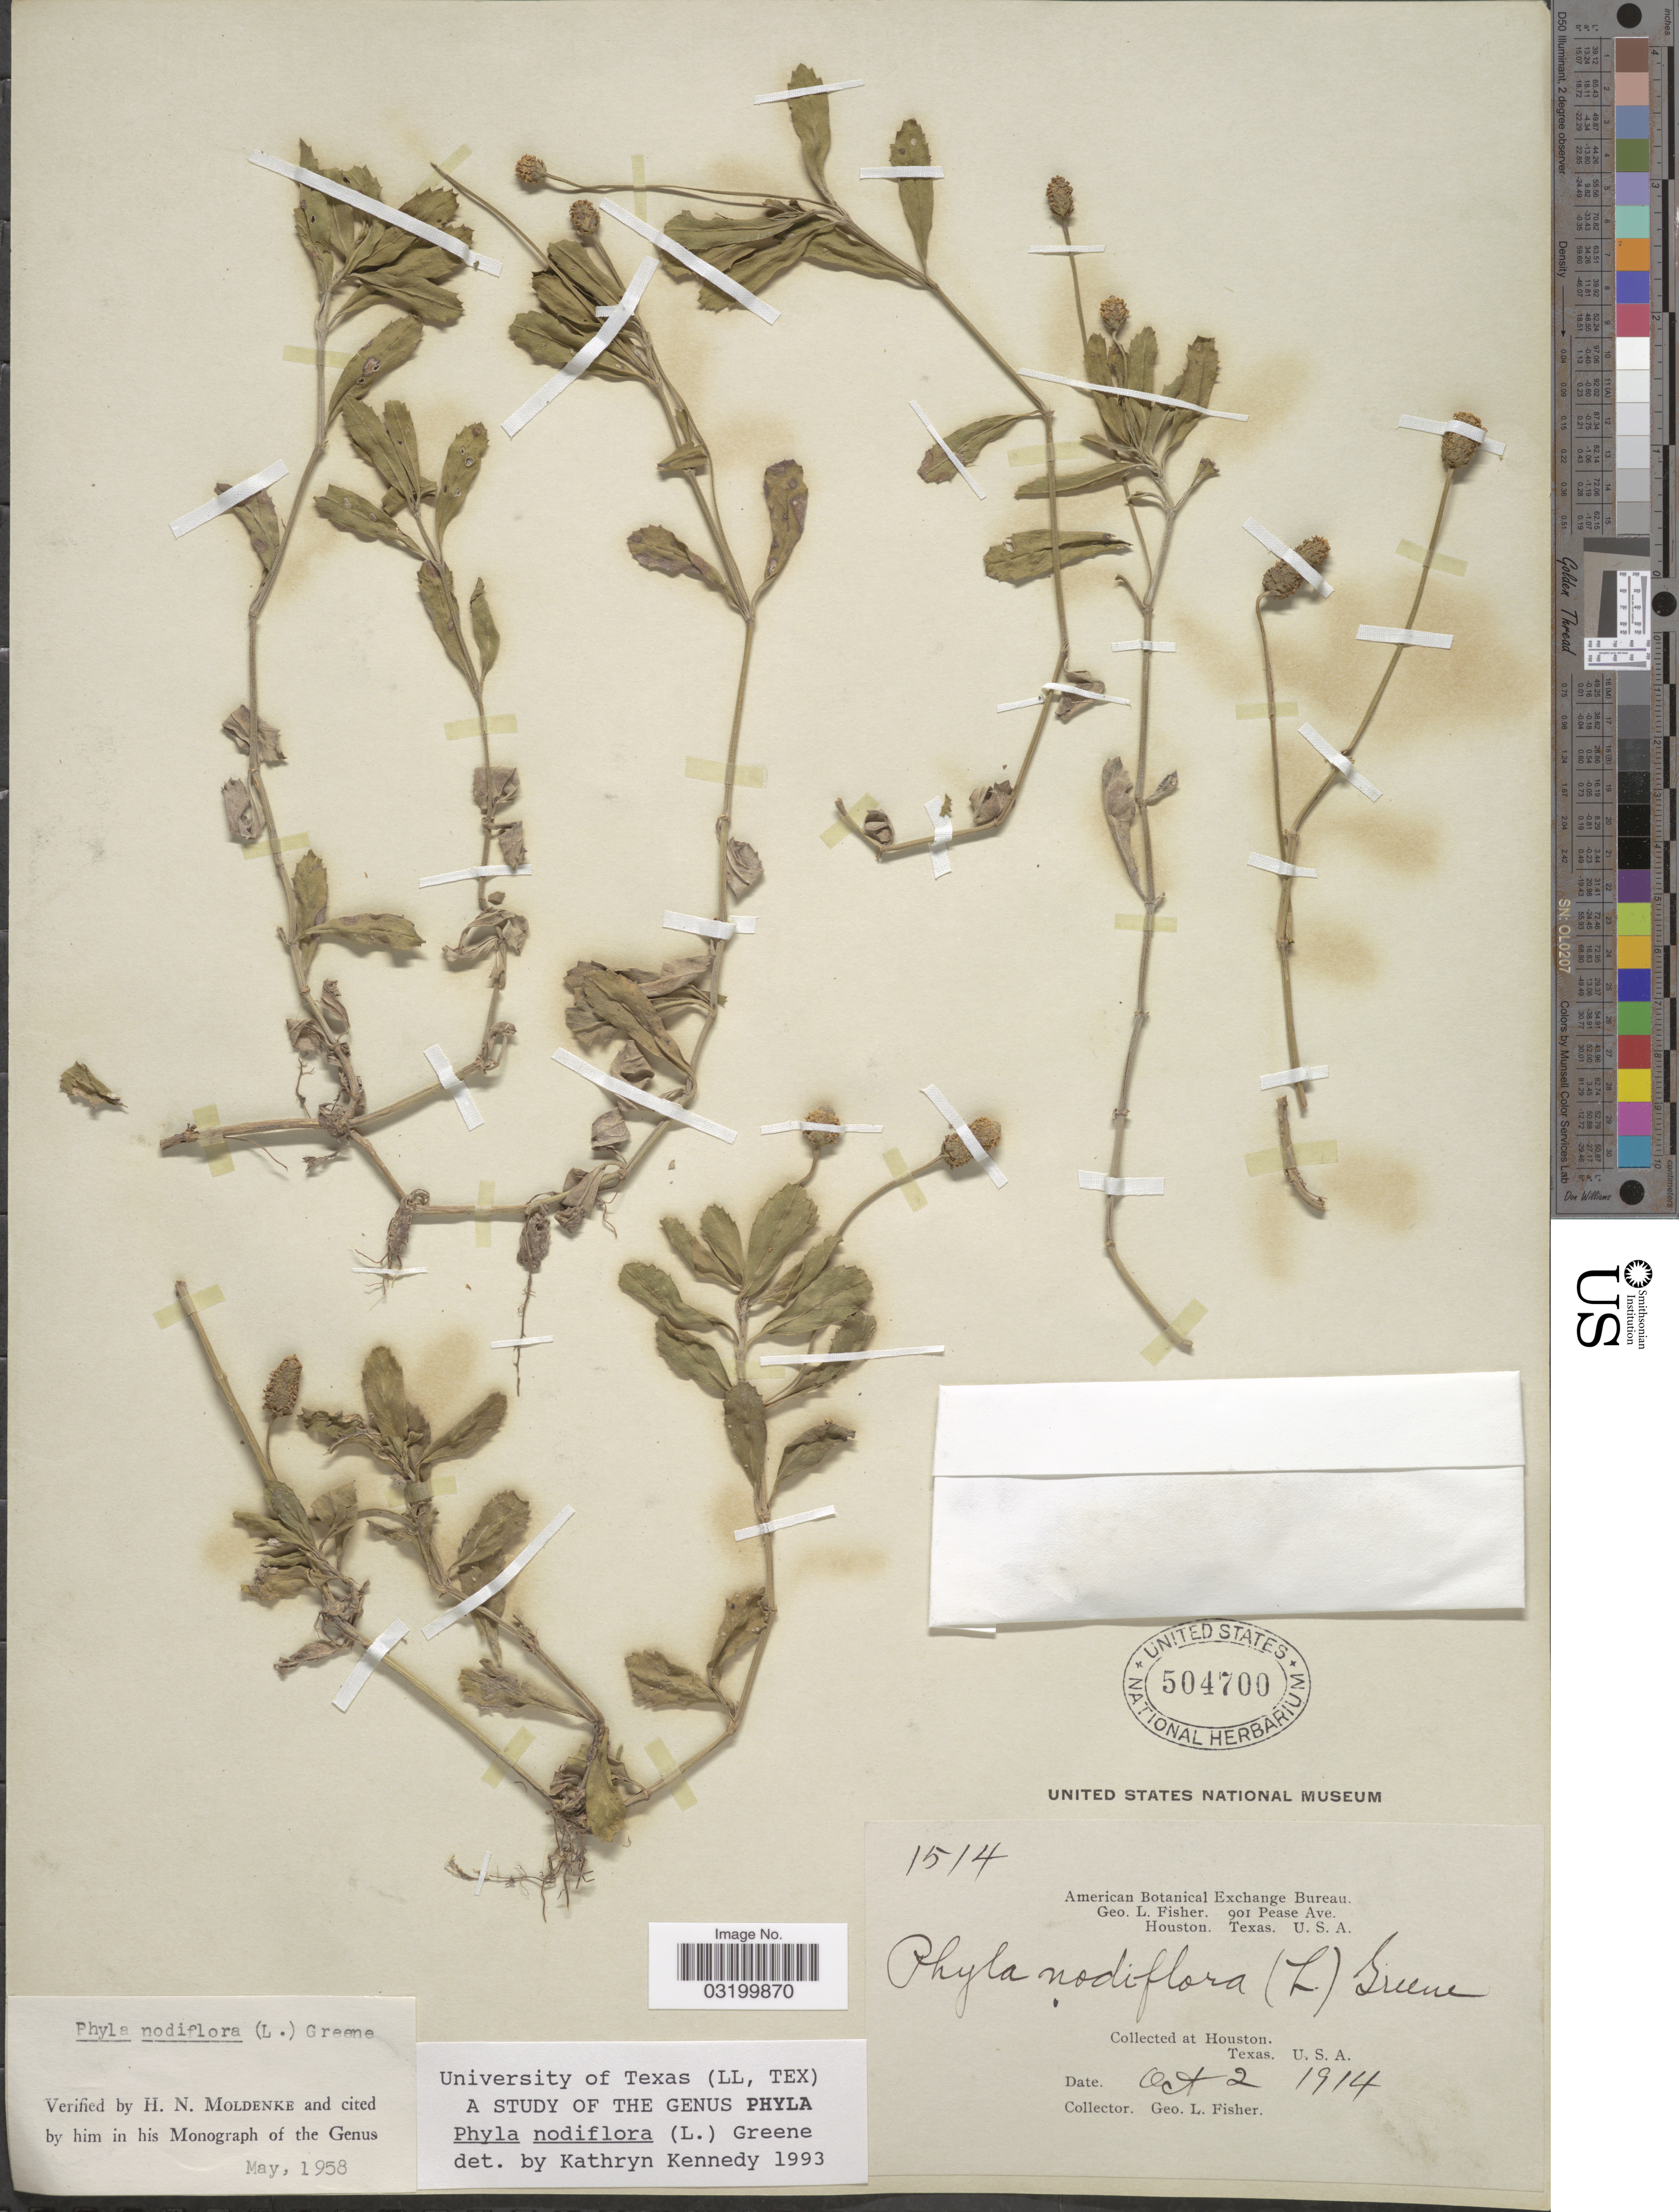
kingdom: Plantae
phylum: Tracheophyta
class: Magnoliopsida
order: Lamiales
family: Verbenaceae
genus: Phyla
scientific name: Phyla nodiflora var. nodiflora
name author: (L.) Greene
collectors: G. L. Fisher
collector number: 1514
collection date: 1914-10-02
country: United States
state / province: Texas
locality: At Houston.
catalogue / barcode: US 504700